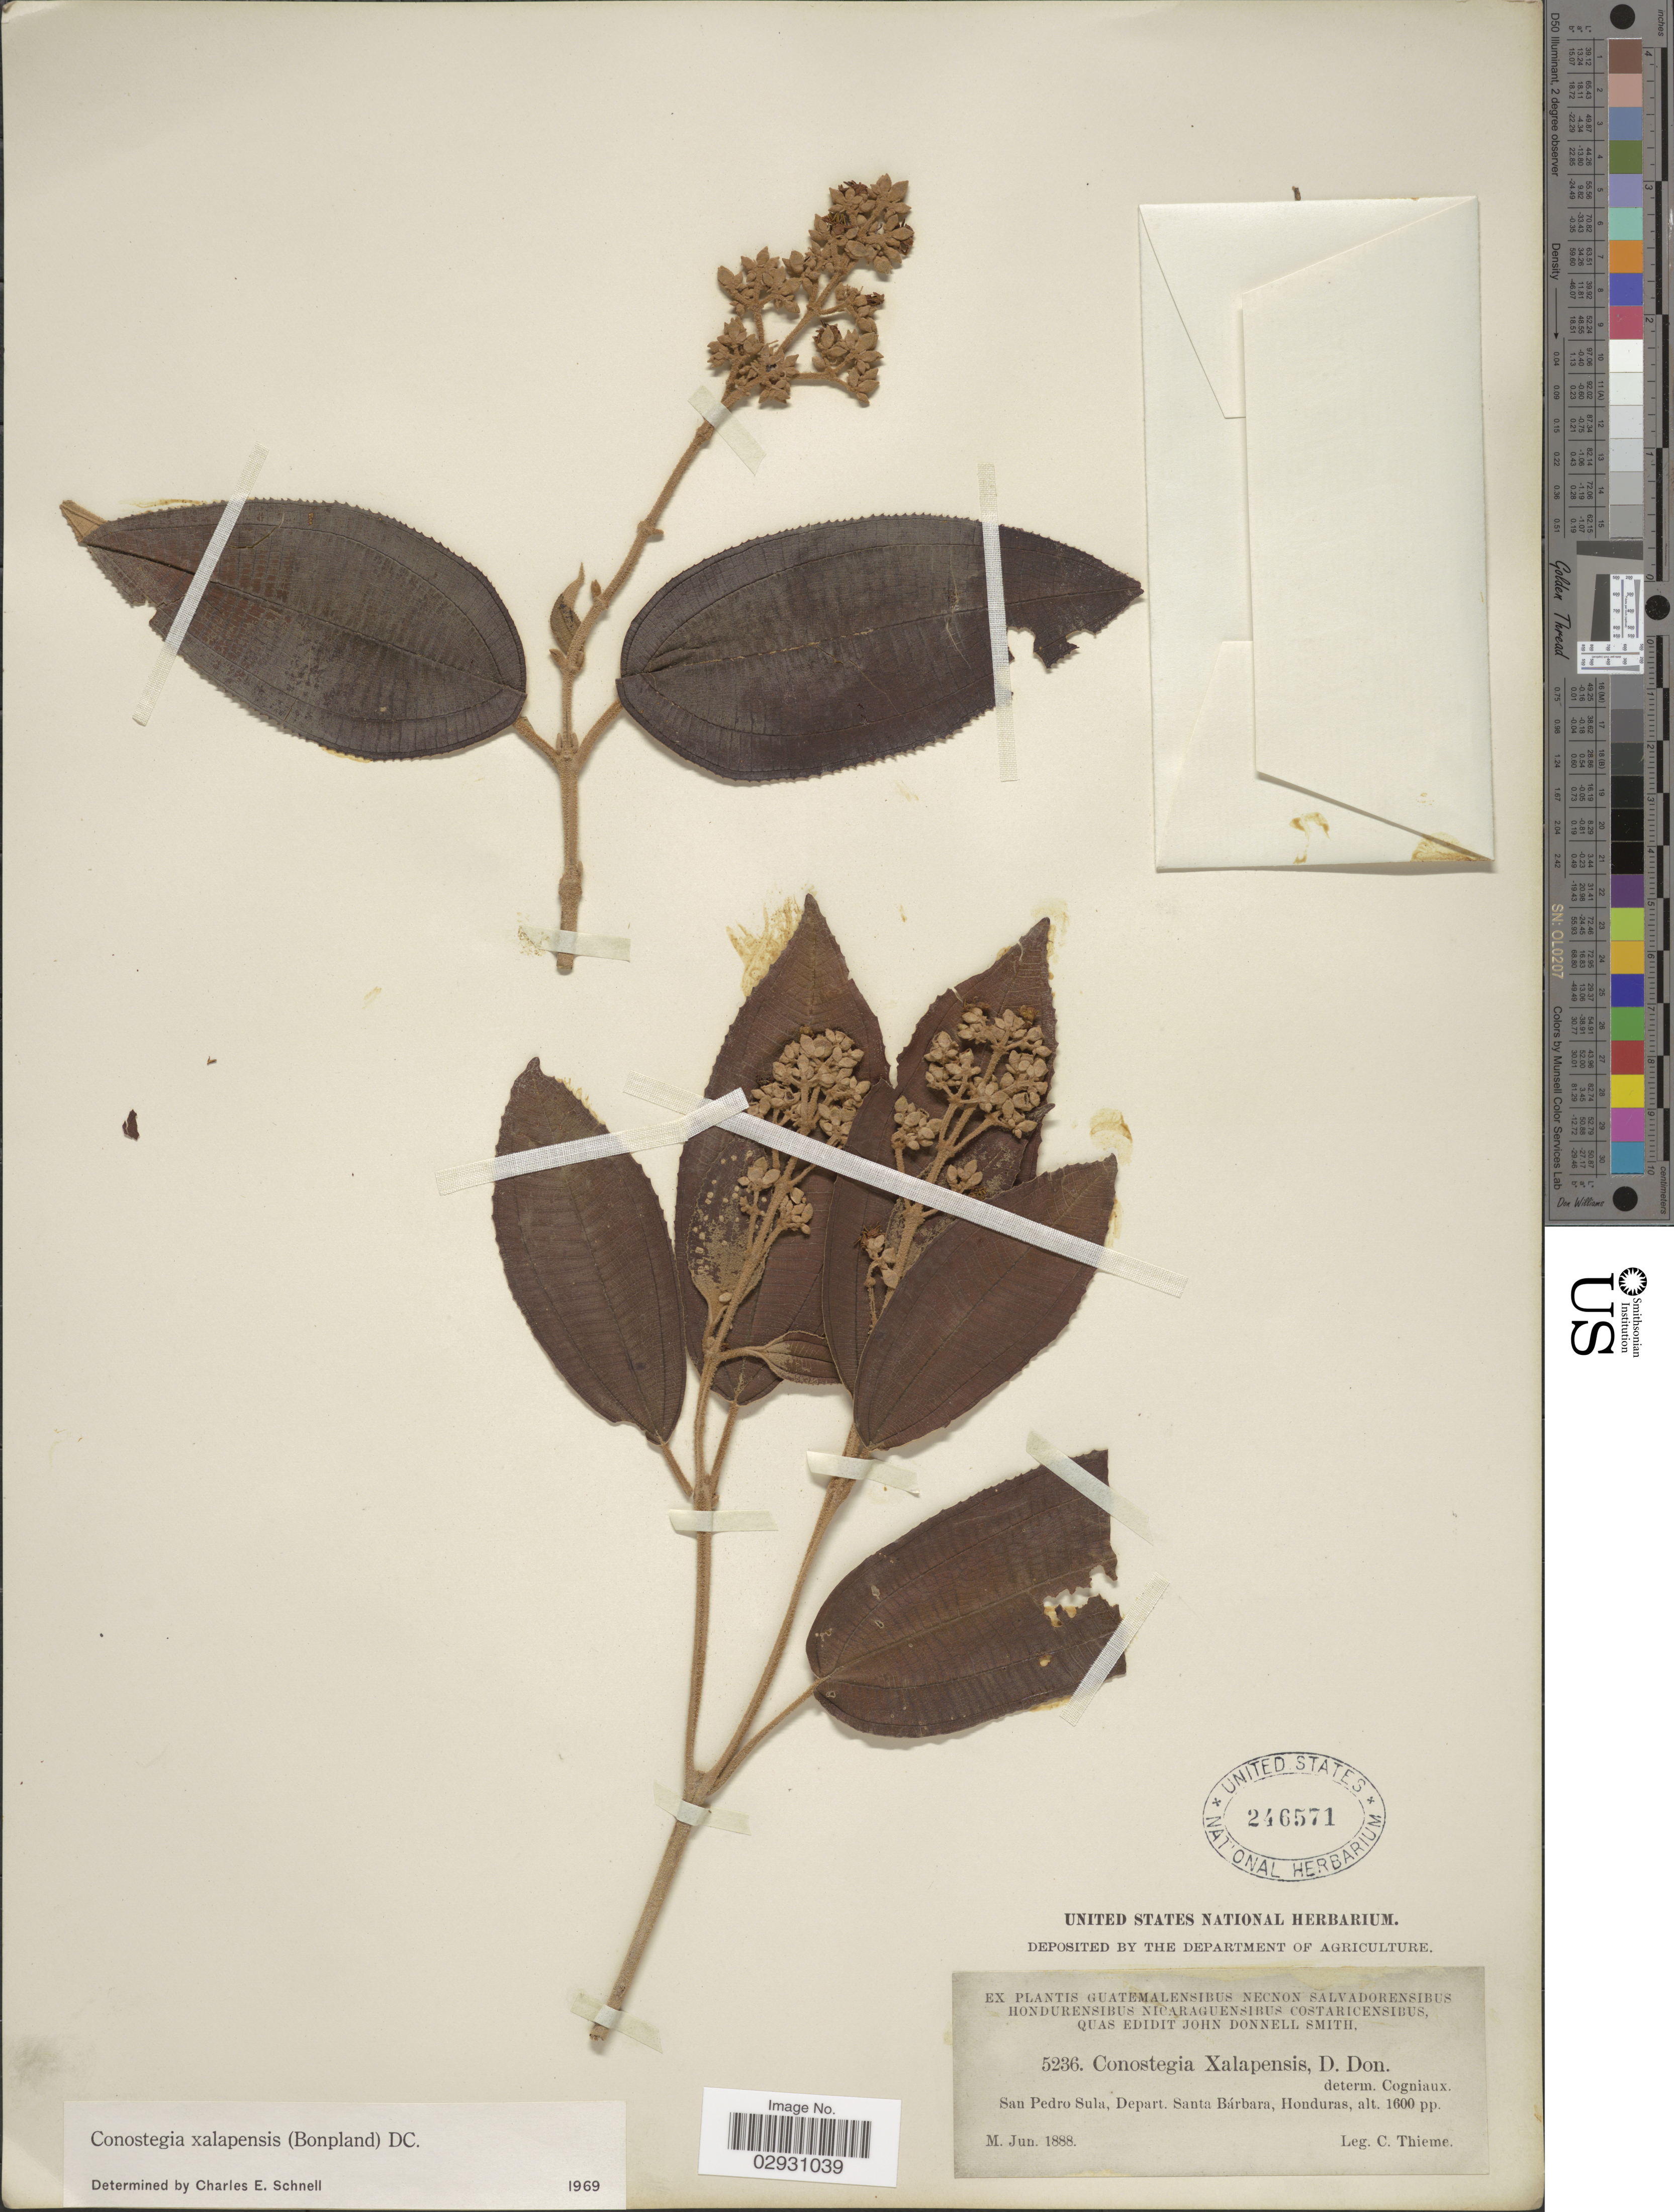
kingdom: Plantae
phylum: Tracheophyta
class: Magnoliopsida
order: Myrtales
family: Melastomataceae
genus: Conostegia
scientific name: Conostegia quadrangularis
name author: Schltdl. ex Steud.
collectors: C. Thieme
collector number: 5236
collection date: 1888-06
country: Honduras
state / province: Santa Bárbara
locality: San Pedro Sula. Santa Bárbara.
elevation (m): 488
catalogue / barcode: US 246571